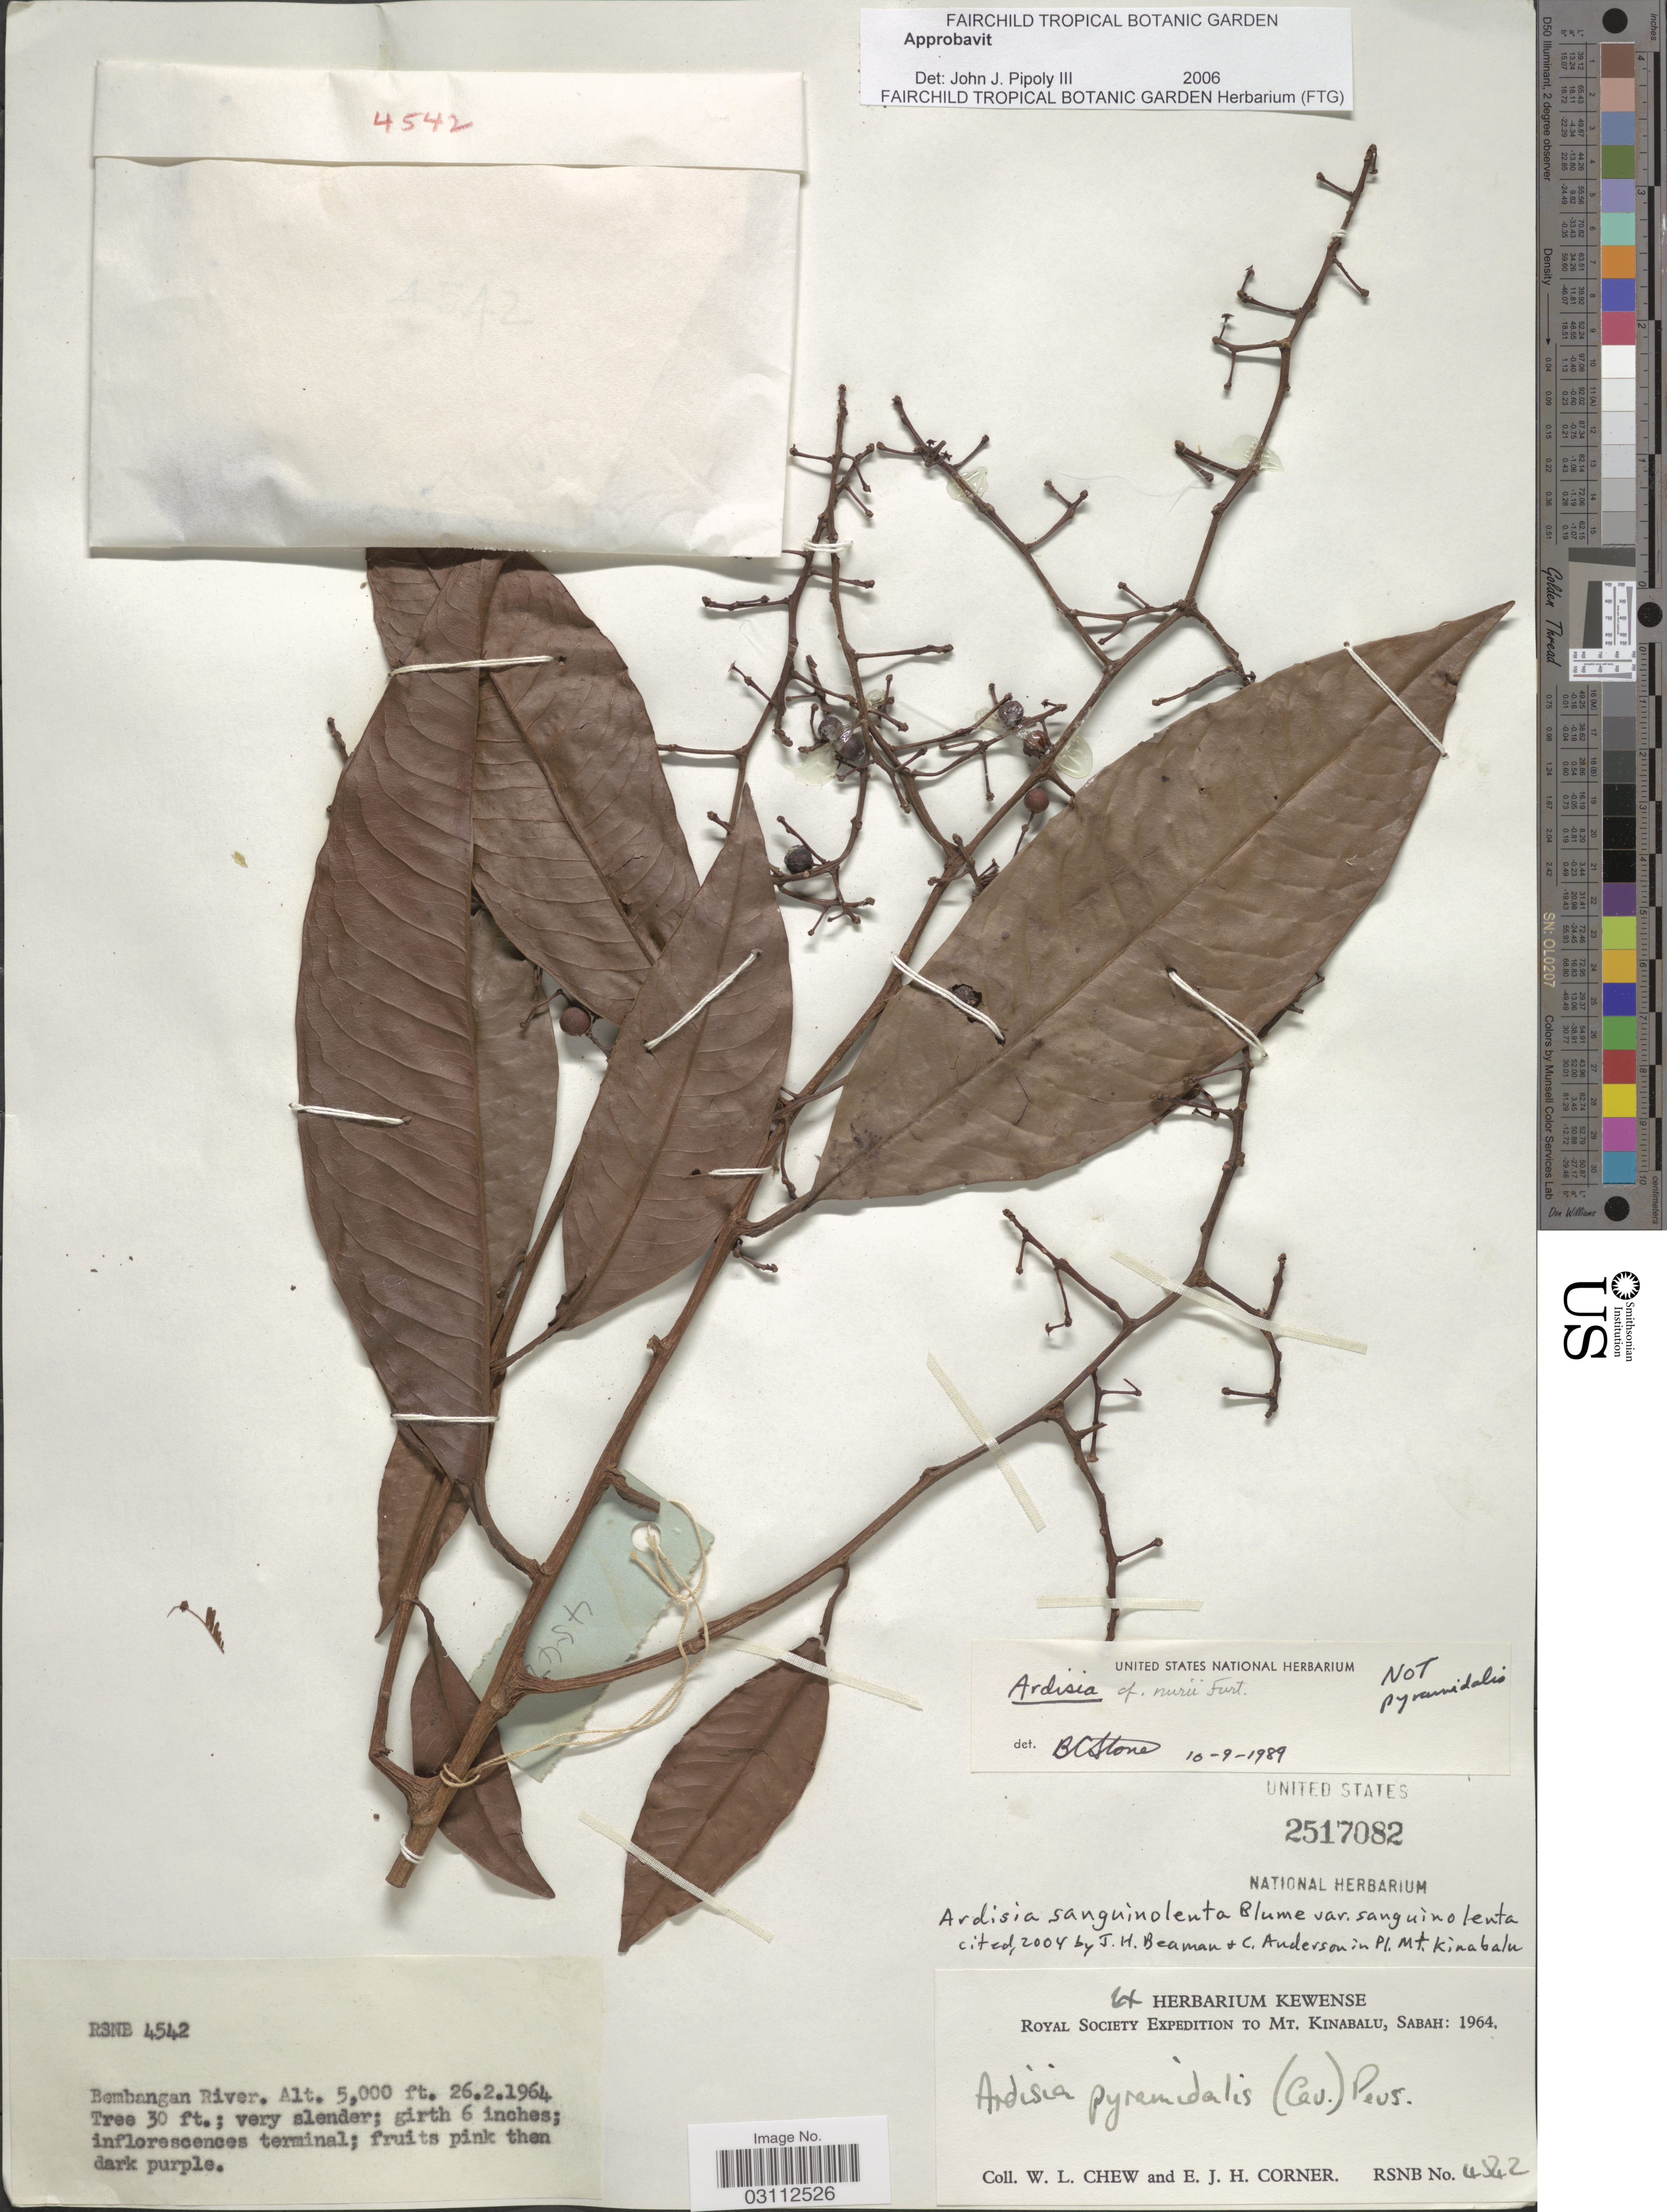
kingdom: Plantae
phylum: Tracheophyta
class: Magnoliopsida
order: Ericales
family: Primulaceae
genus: Ardisia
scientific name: Ardisia sanguinolenta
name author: Blume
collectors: W. Chew & E. Corner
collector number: RSNB4542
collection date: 1964-02-26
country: Malaysia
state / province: Sabah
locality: Mt. Kinabalu. Bembangan River.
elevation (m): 1524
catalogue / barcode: US 2517082